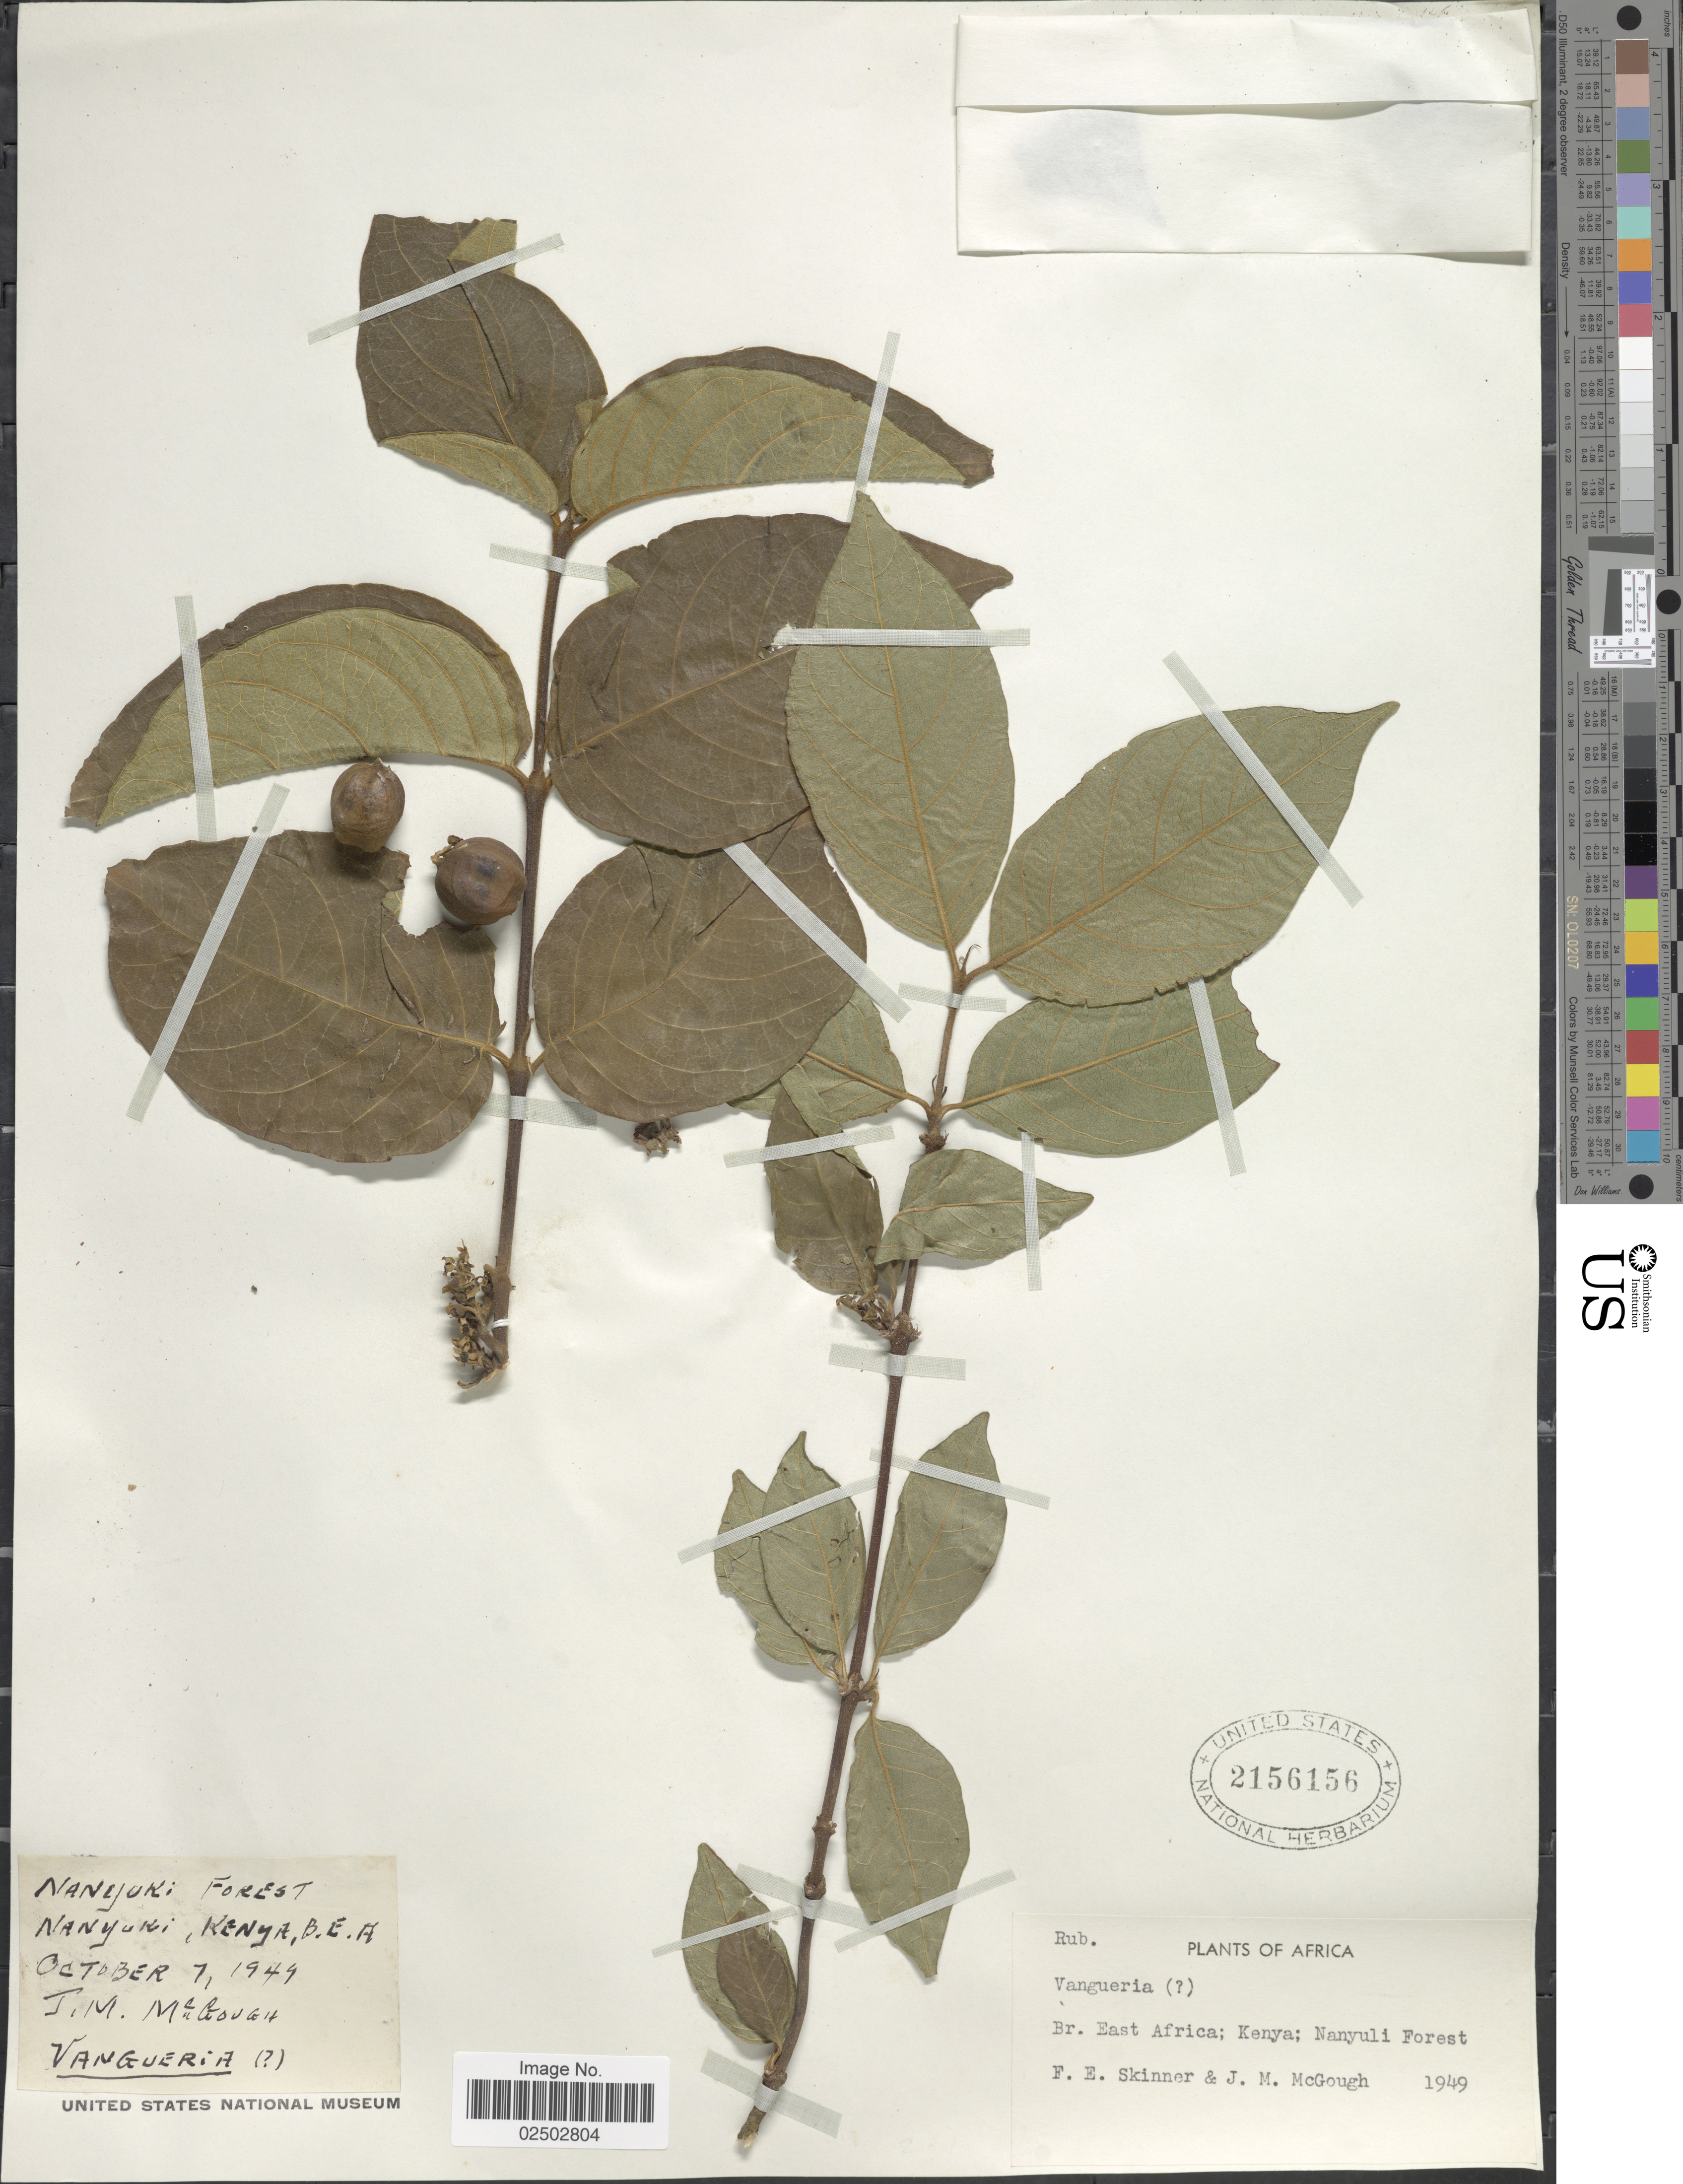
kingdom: Plantae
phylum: Tracheophyta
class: Magnoliopsida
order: Gentianales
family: Rubiaceae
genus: Vangueria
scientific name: Vangueria sp.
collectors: F. Skinner & J. Mcgough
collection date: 1949-10-07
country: Kenya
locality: Nanejok Forest, Nanyuki, Kenya, B.E.A., Br. East Africa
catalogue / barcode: US 2156156